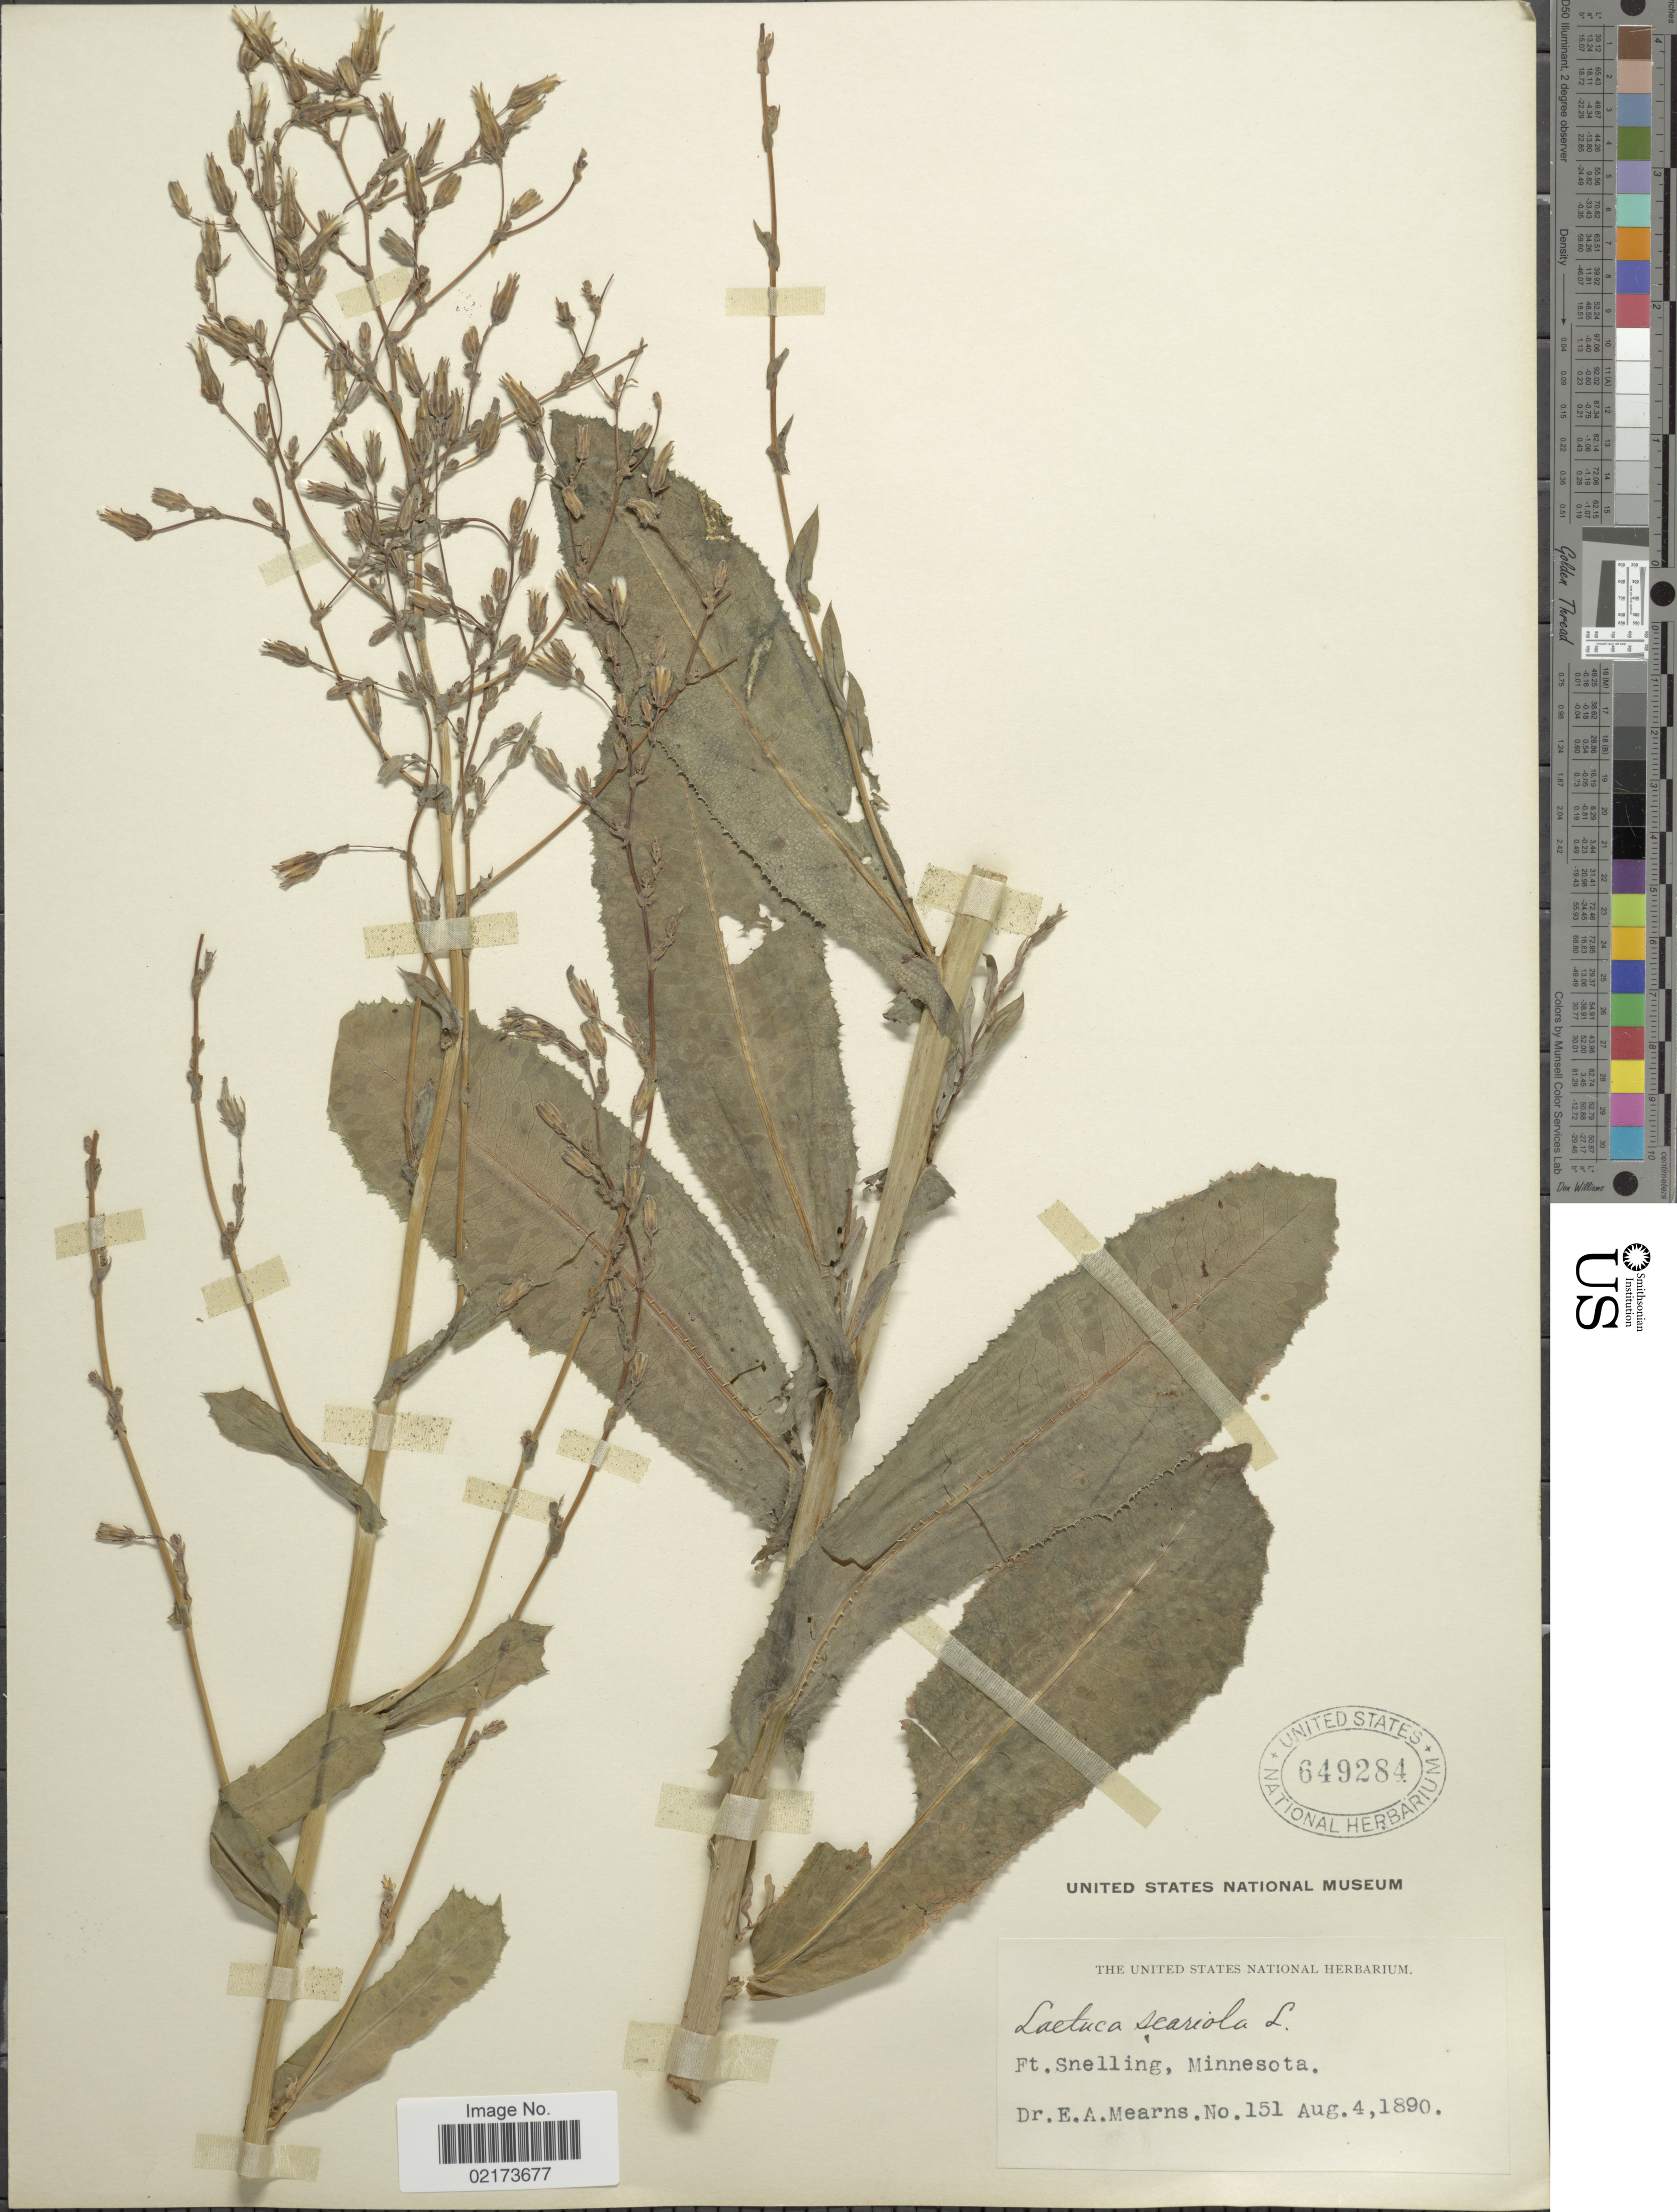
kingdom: Plantae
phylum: Tracheophyta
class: Magnoliopsida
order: Asterales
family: Asteraceae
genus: Lactuca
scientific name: Lactuca serriola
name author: L.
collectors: E. A. Mearns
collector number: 151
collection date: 1890-08-04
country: United States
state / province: Minnesota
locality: Ft. Snelling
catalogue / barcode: US 649284